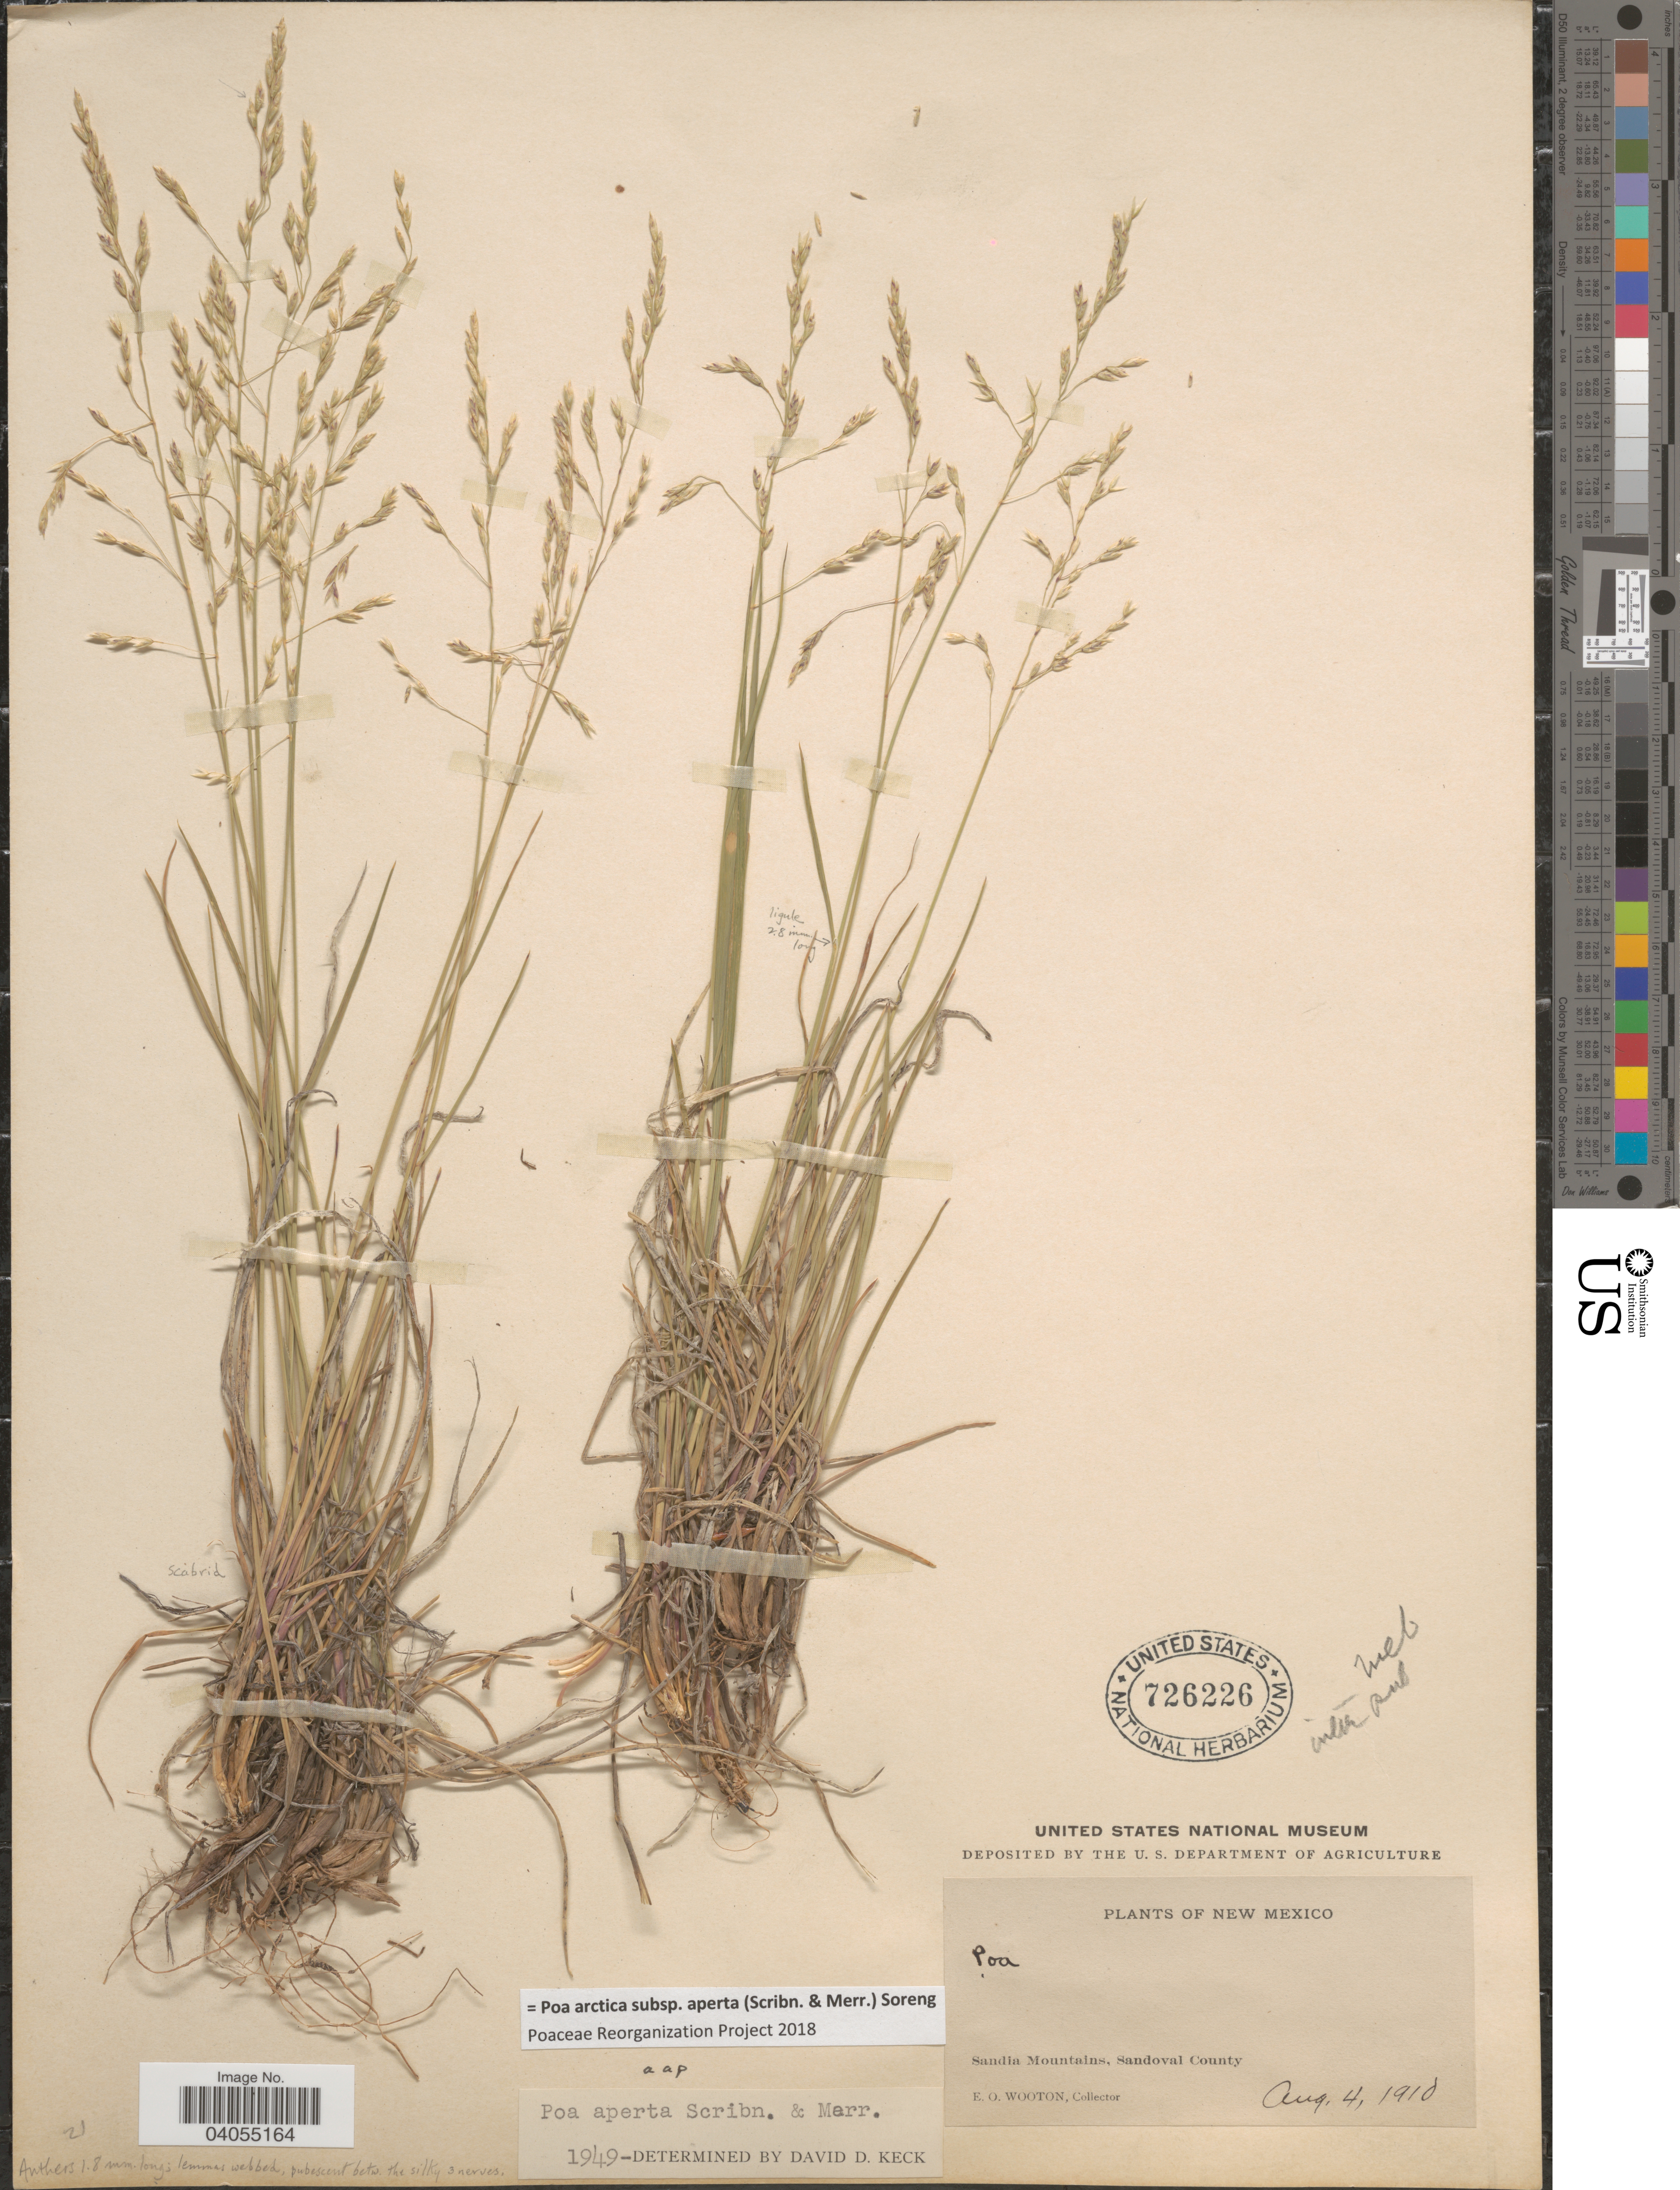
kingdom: Plantae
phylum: Tracheophyta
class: Liliopsida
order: Poales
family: Poaceae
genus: Poa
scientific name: Poa arctica subsp. aperta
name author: (Scribn. & Merr.) Soreng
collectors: E. O. Wooton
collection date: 1910-08-04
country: United States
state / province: New Mexico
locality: Sandia Mountains, Sandoval County.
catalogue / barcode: US 726226